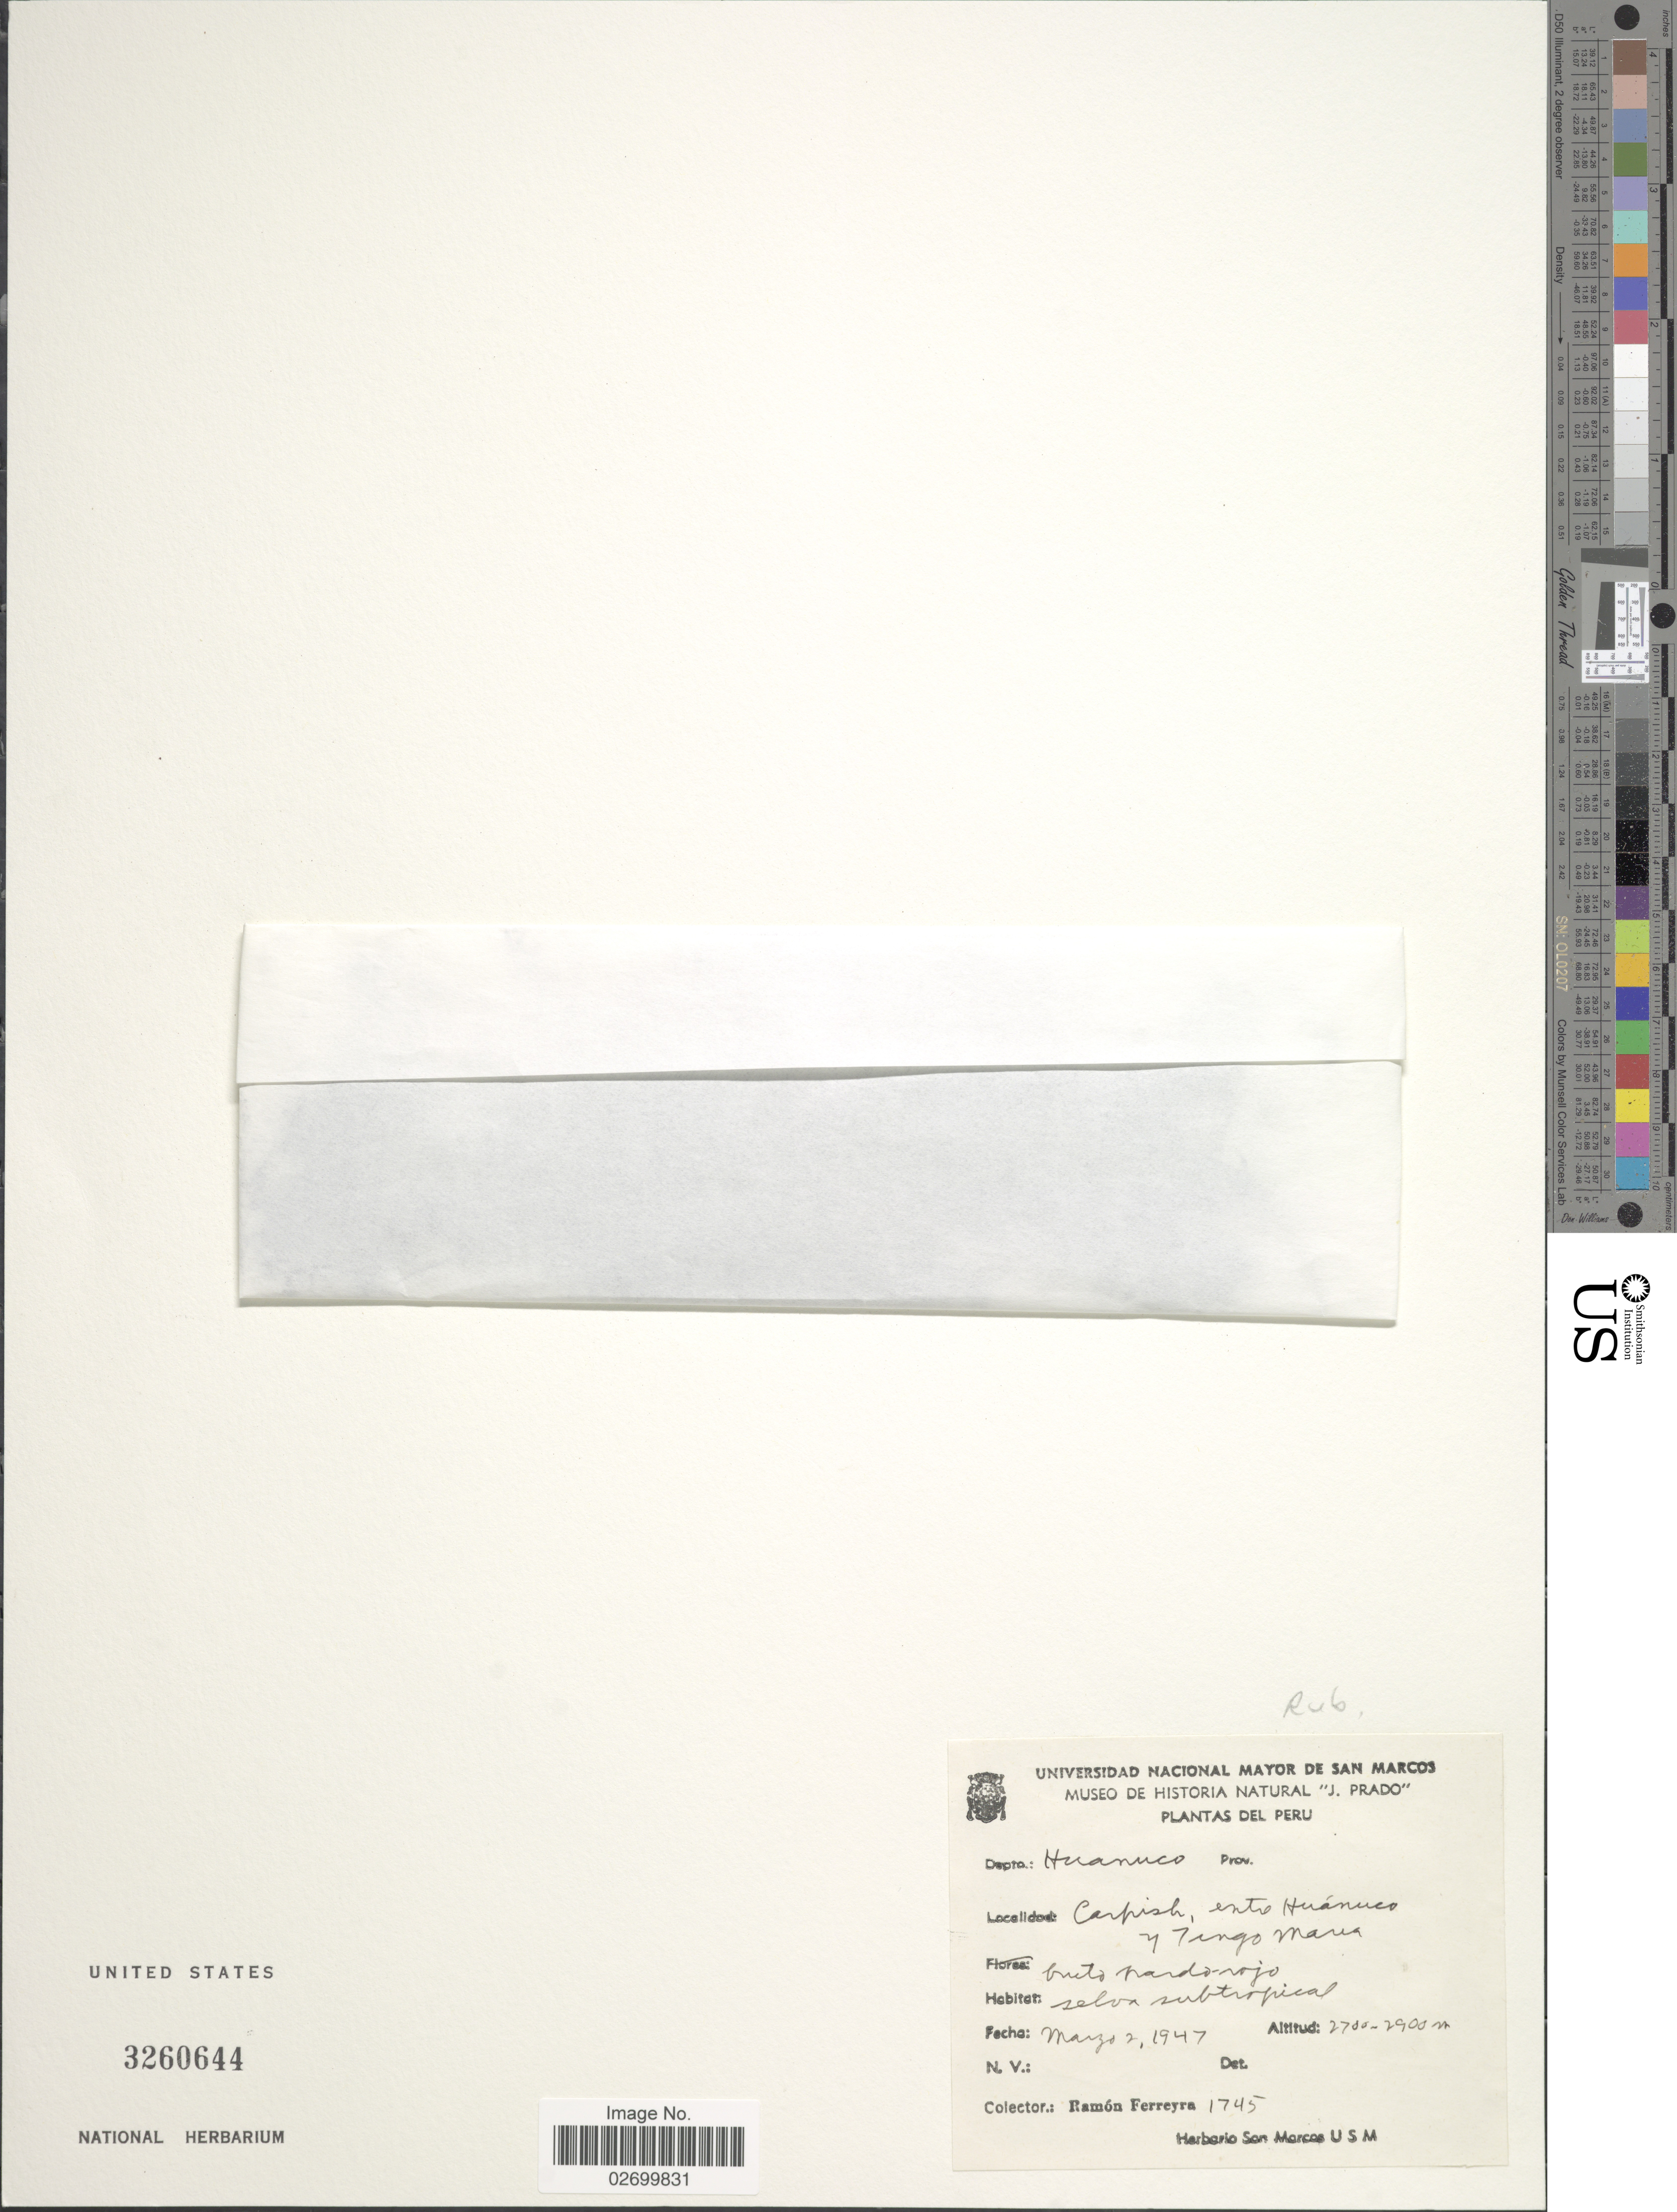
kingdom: Plantae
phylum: Tracheophyta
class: Magnoliopsida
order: Gentianales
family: Rubiaceae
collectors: R. A. Ferreyra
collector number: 1745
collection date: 1947-03-02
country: Peru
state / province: Huánuco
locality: Dept.: Huanuco. Carpish, entre Huánuco y Tingo Maria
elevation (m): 2700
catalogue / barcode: US 3260644